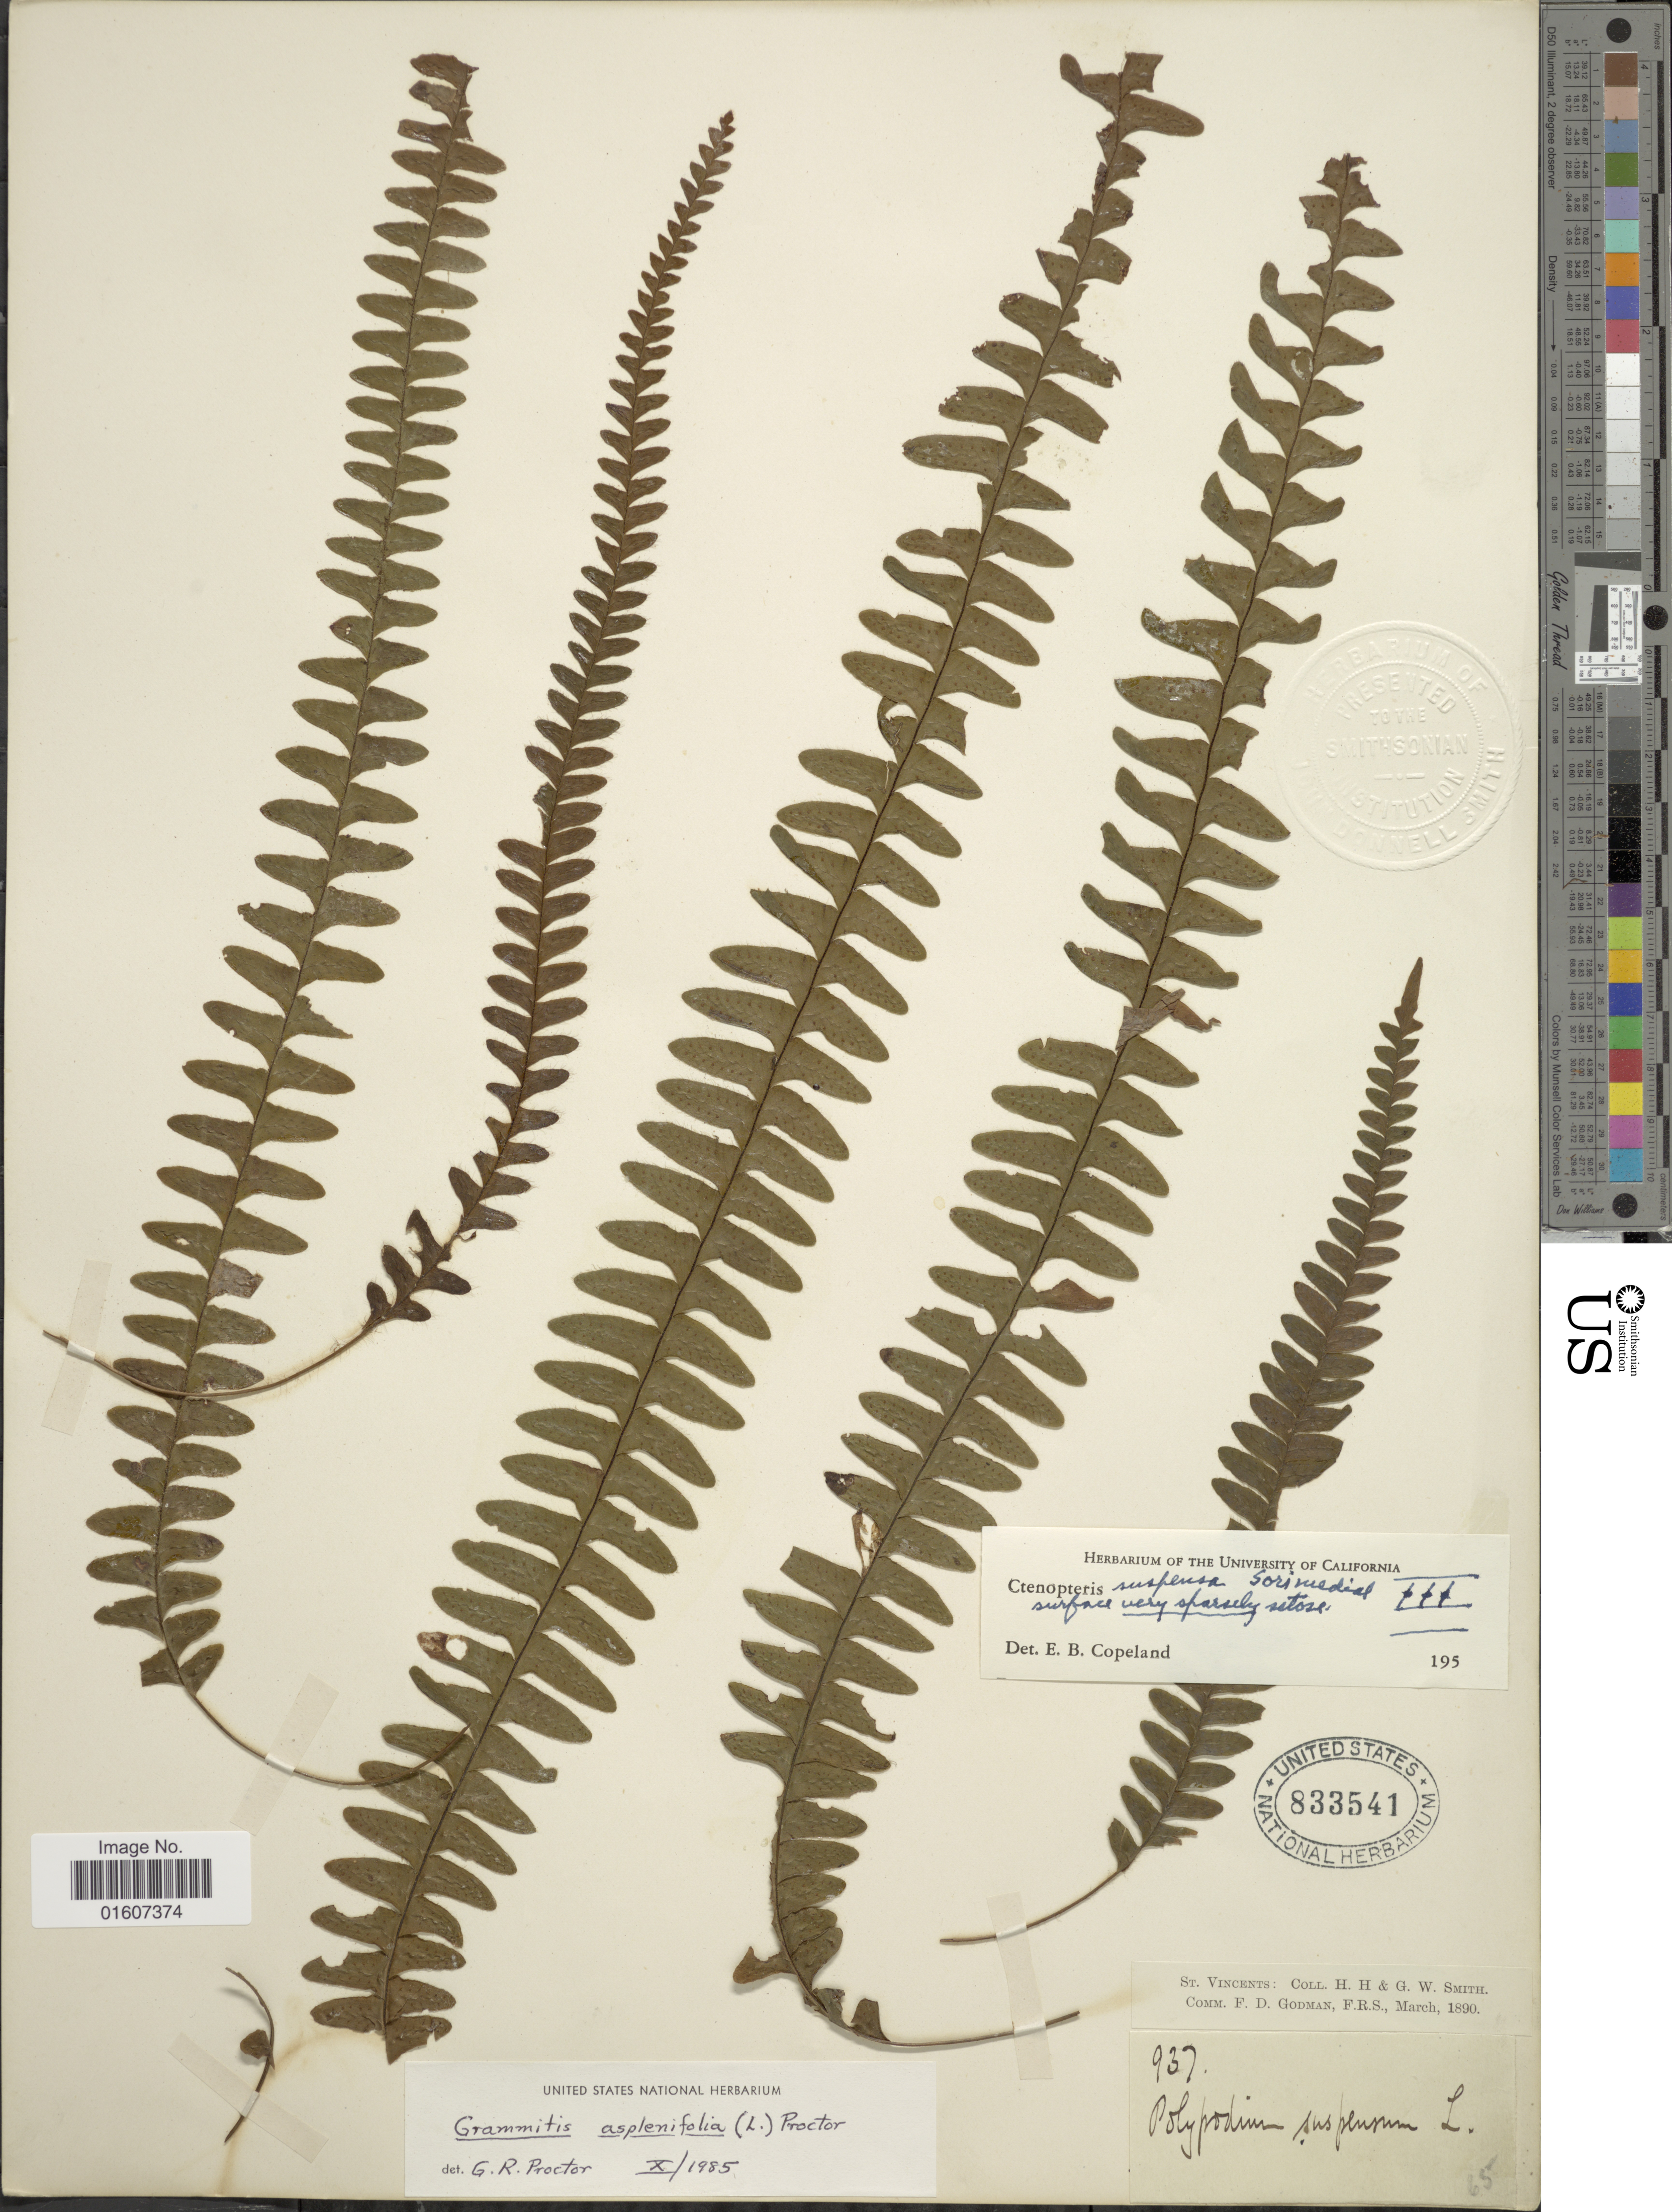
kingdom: Plantae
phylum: Tracheophyta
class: Polypodiopsida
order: Polypodiales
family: Polypodiaceae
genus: Terpsichore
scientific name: Terpsichore asplenifolia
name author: (L.) A.R. Sm.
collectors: H. H. Smith & G. Smith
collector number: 937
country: St. Vincent - Grenadines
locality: St. Vincents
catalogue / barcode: US 833541